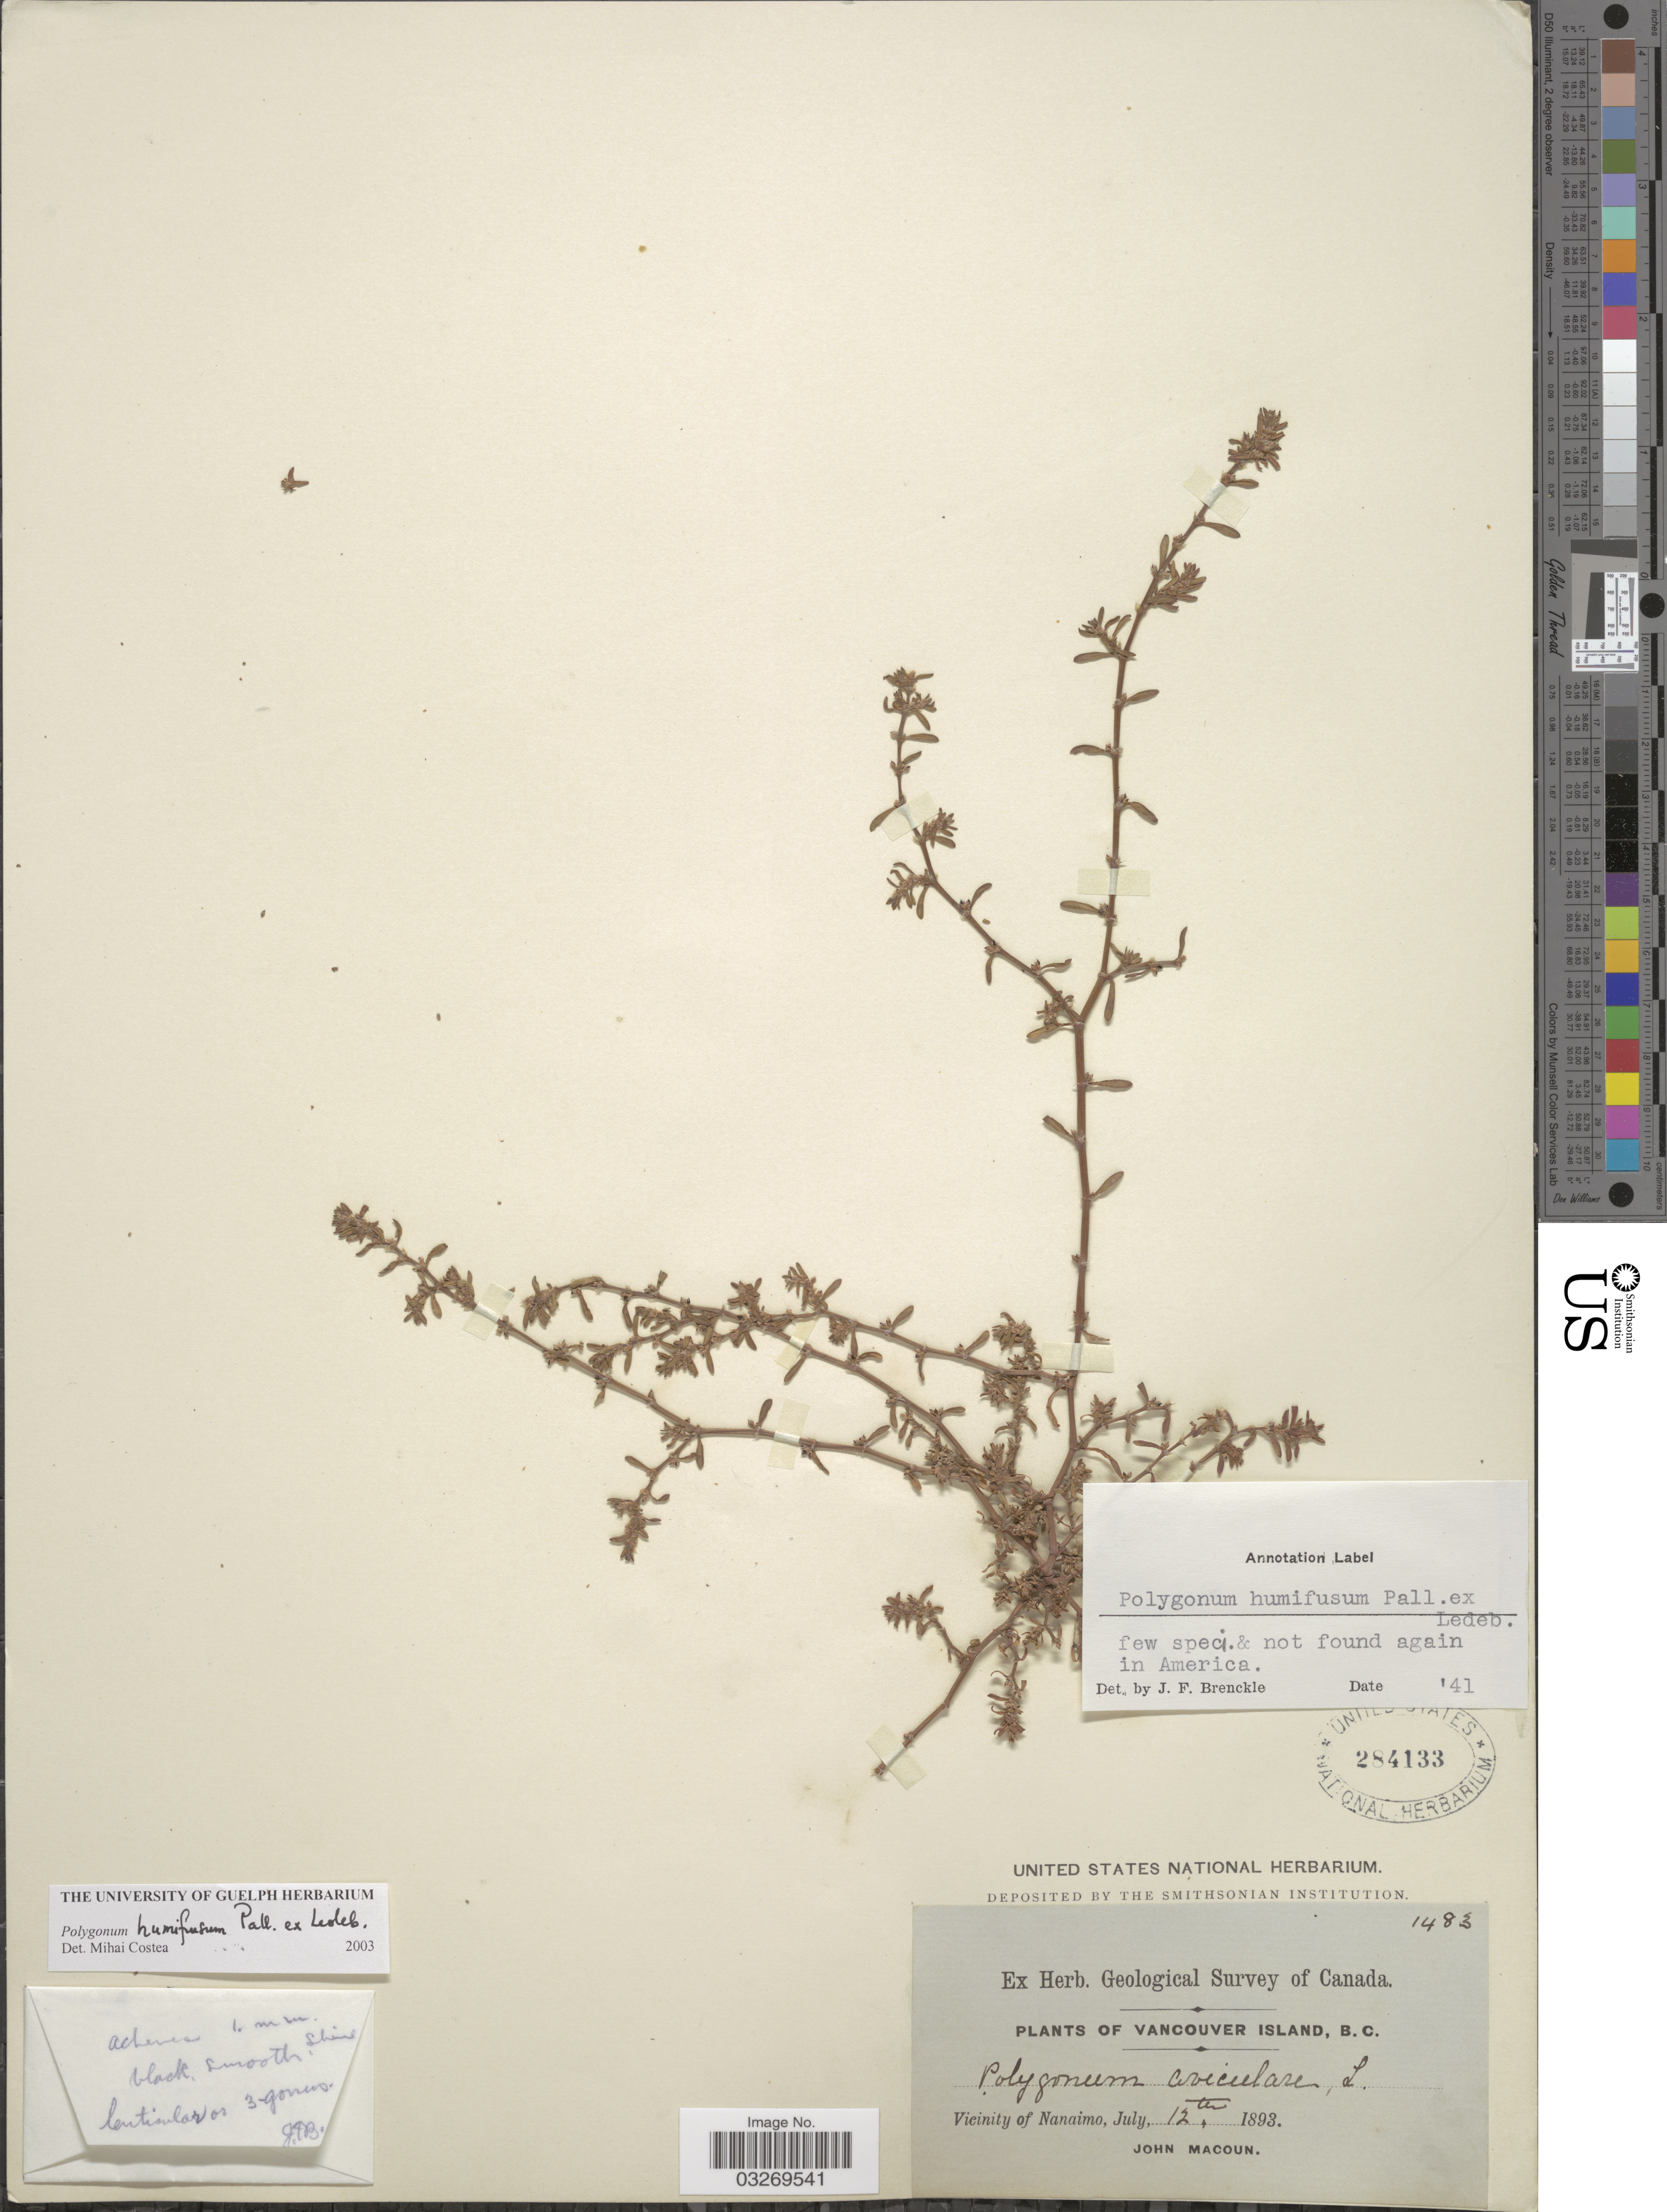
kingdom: Plantae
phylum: Tracheophyta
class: Magnoliopsida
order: Caryophyllales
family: Polygonaceae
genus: Polygonum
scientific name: Polygonum humifusum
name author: C. Merck ex K. Koch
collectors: J. Macoun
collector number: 1483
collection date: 1893-07-12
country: Canada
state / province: British Columbia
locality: Vancouver Island, Vicinity of Nanaimo.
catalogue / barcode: US 284133